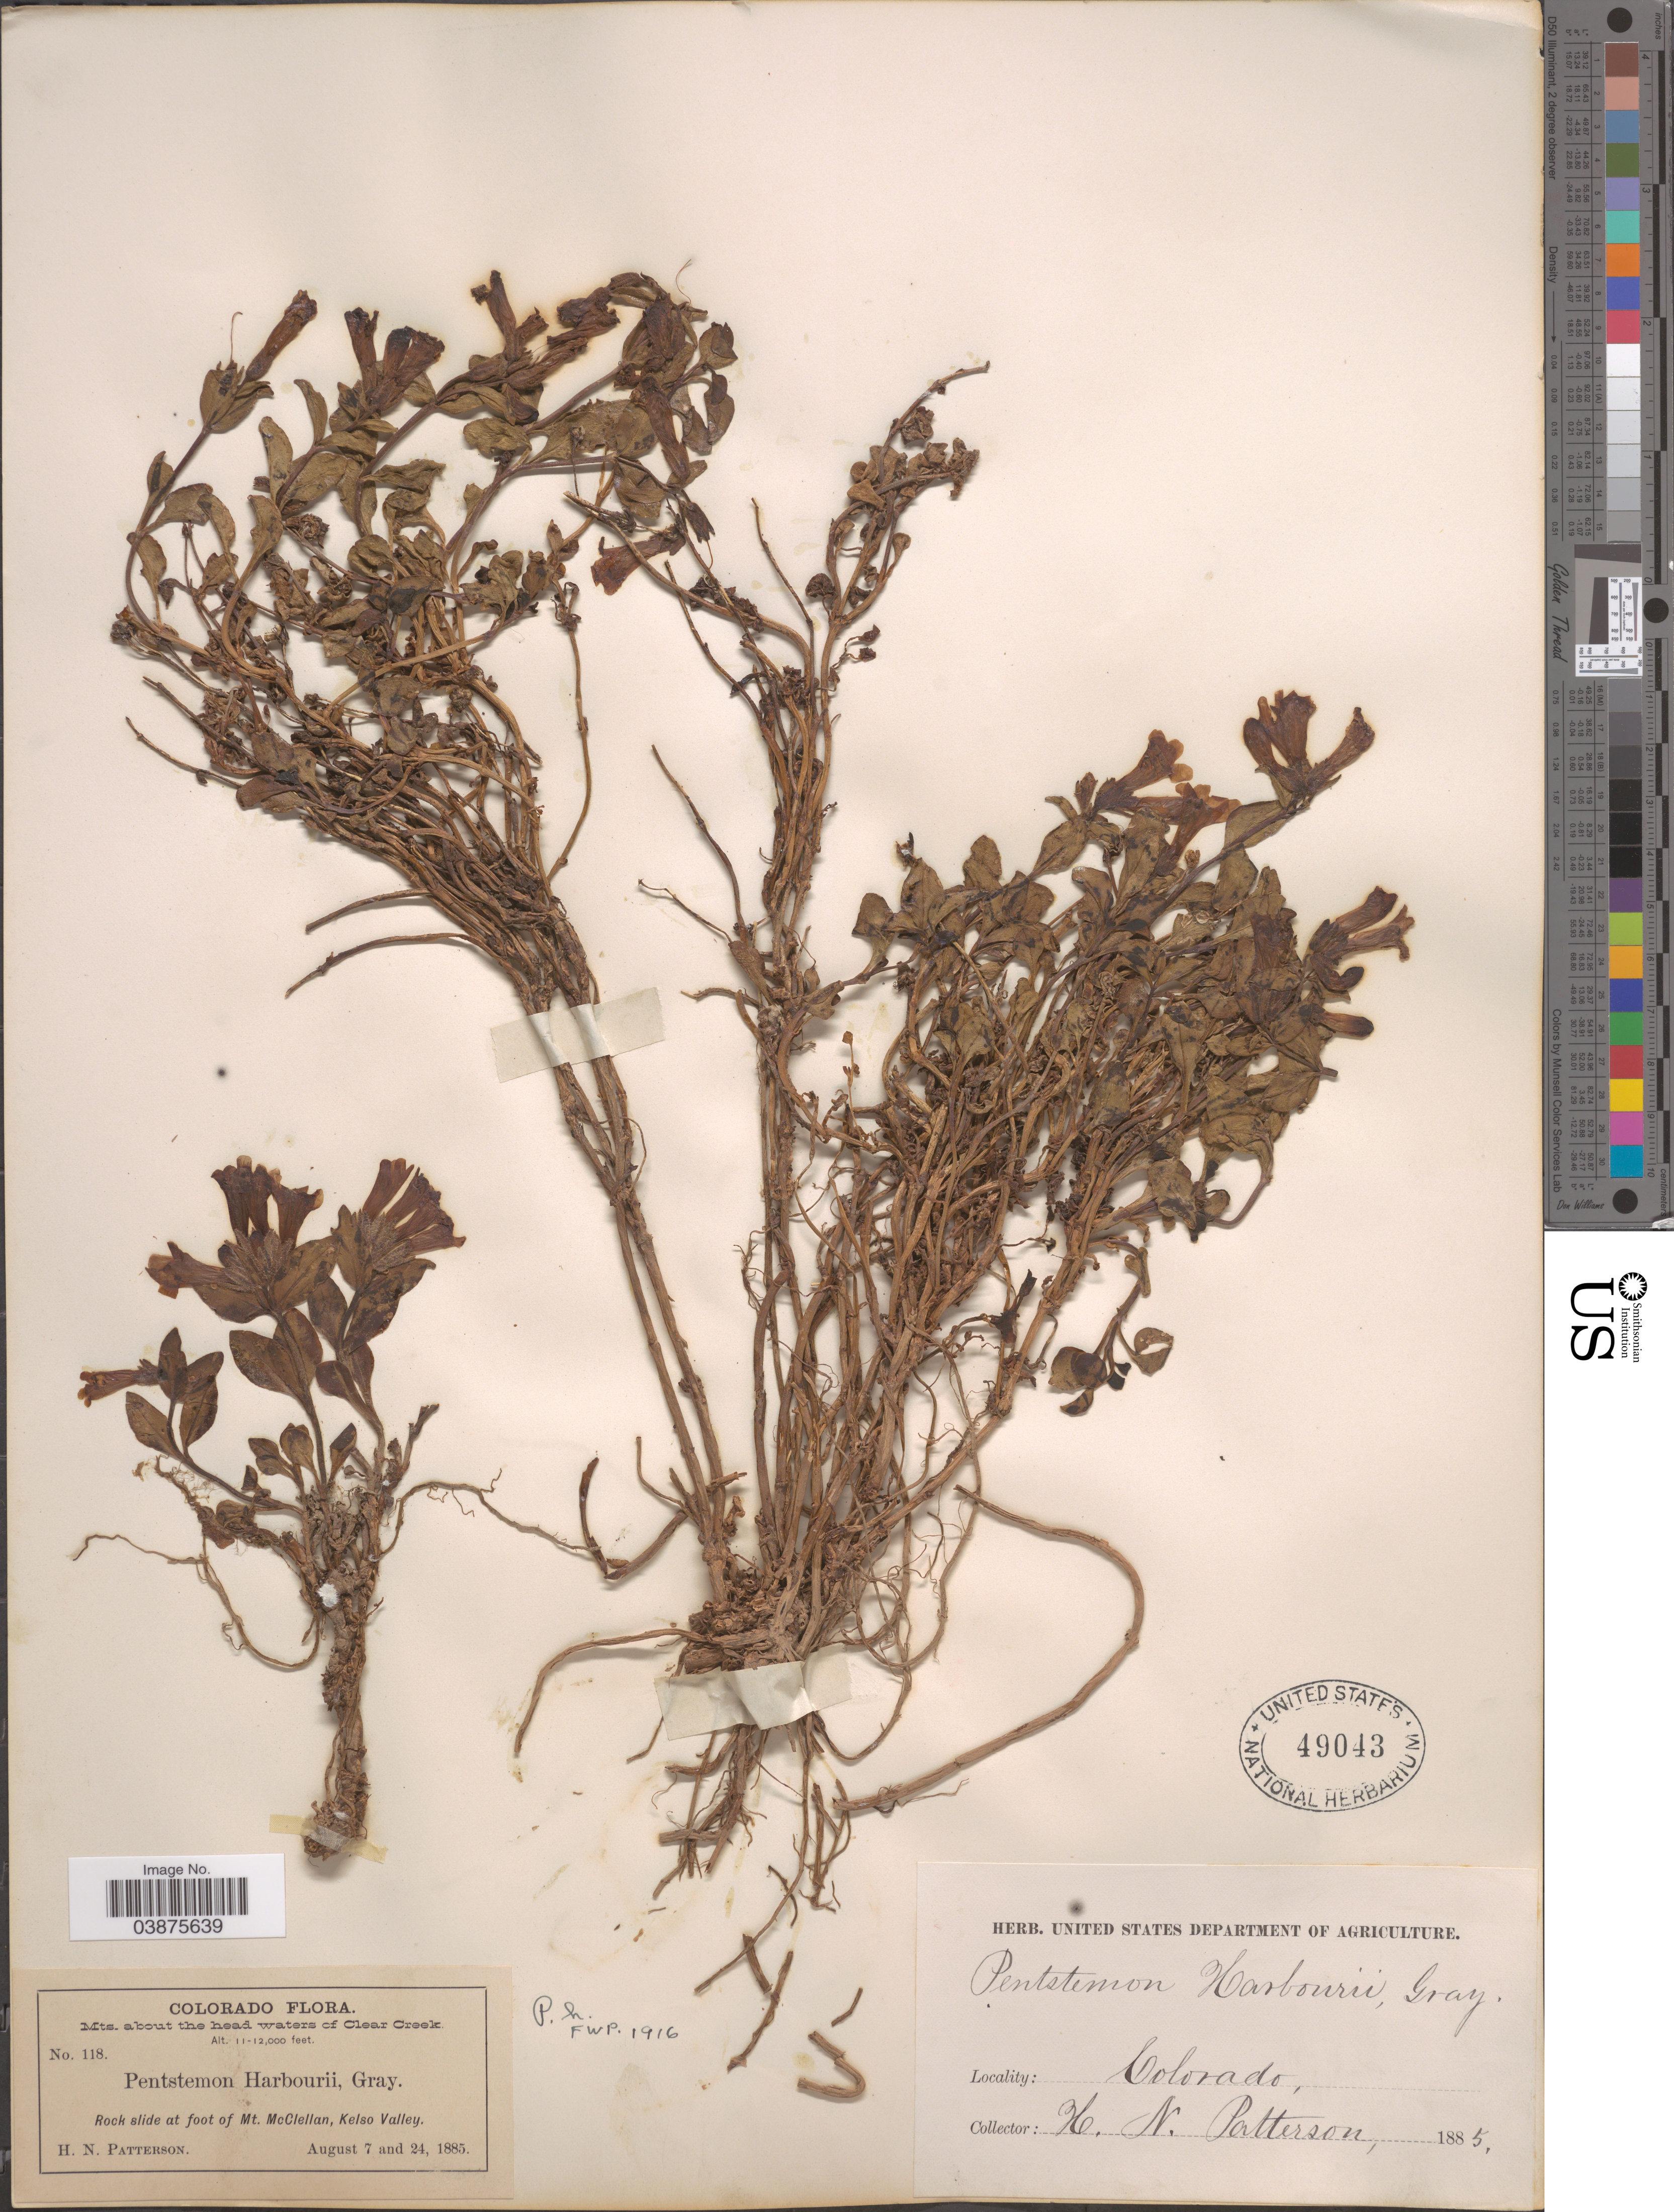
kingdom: Plantae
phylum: Tracheophyta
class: Magnoliopsida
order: Lamiales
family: Plantaginaceae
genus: Penstemon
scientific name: Penstemon harbourii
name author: A. Gray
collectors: H. N. Patterson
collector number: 118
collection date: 1885-08-07/1885-08-24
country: United States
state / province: Colorado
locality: Mts. about the head waters of Clear Creek. Rock slide at foot of Mt. McClellan, Kelso Valley.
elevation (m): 3353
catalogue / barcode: US 49043